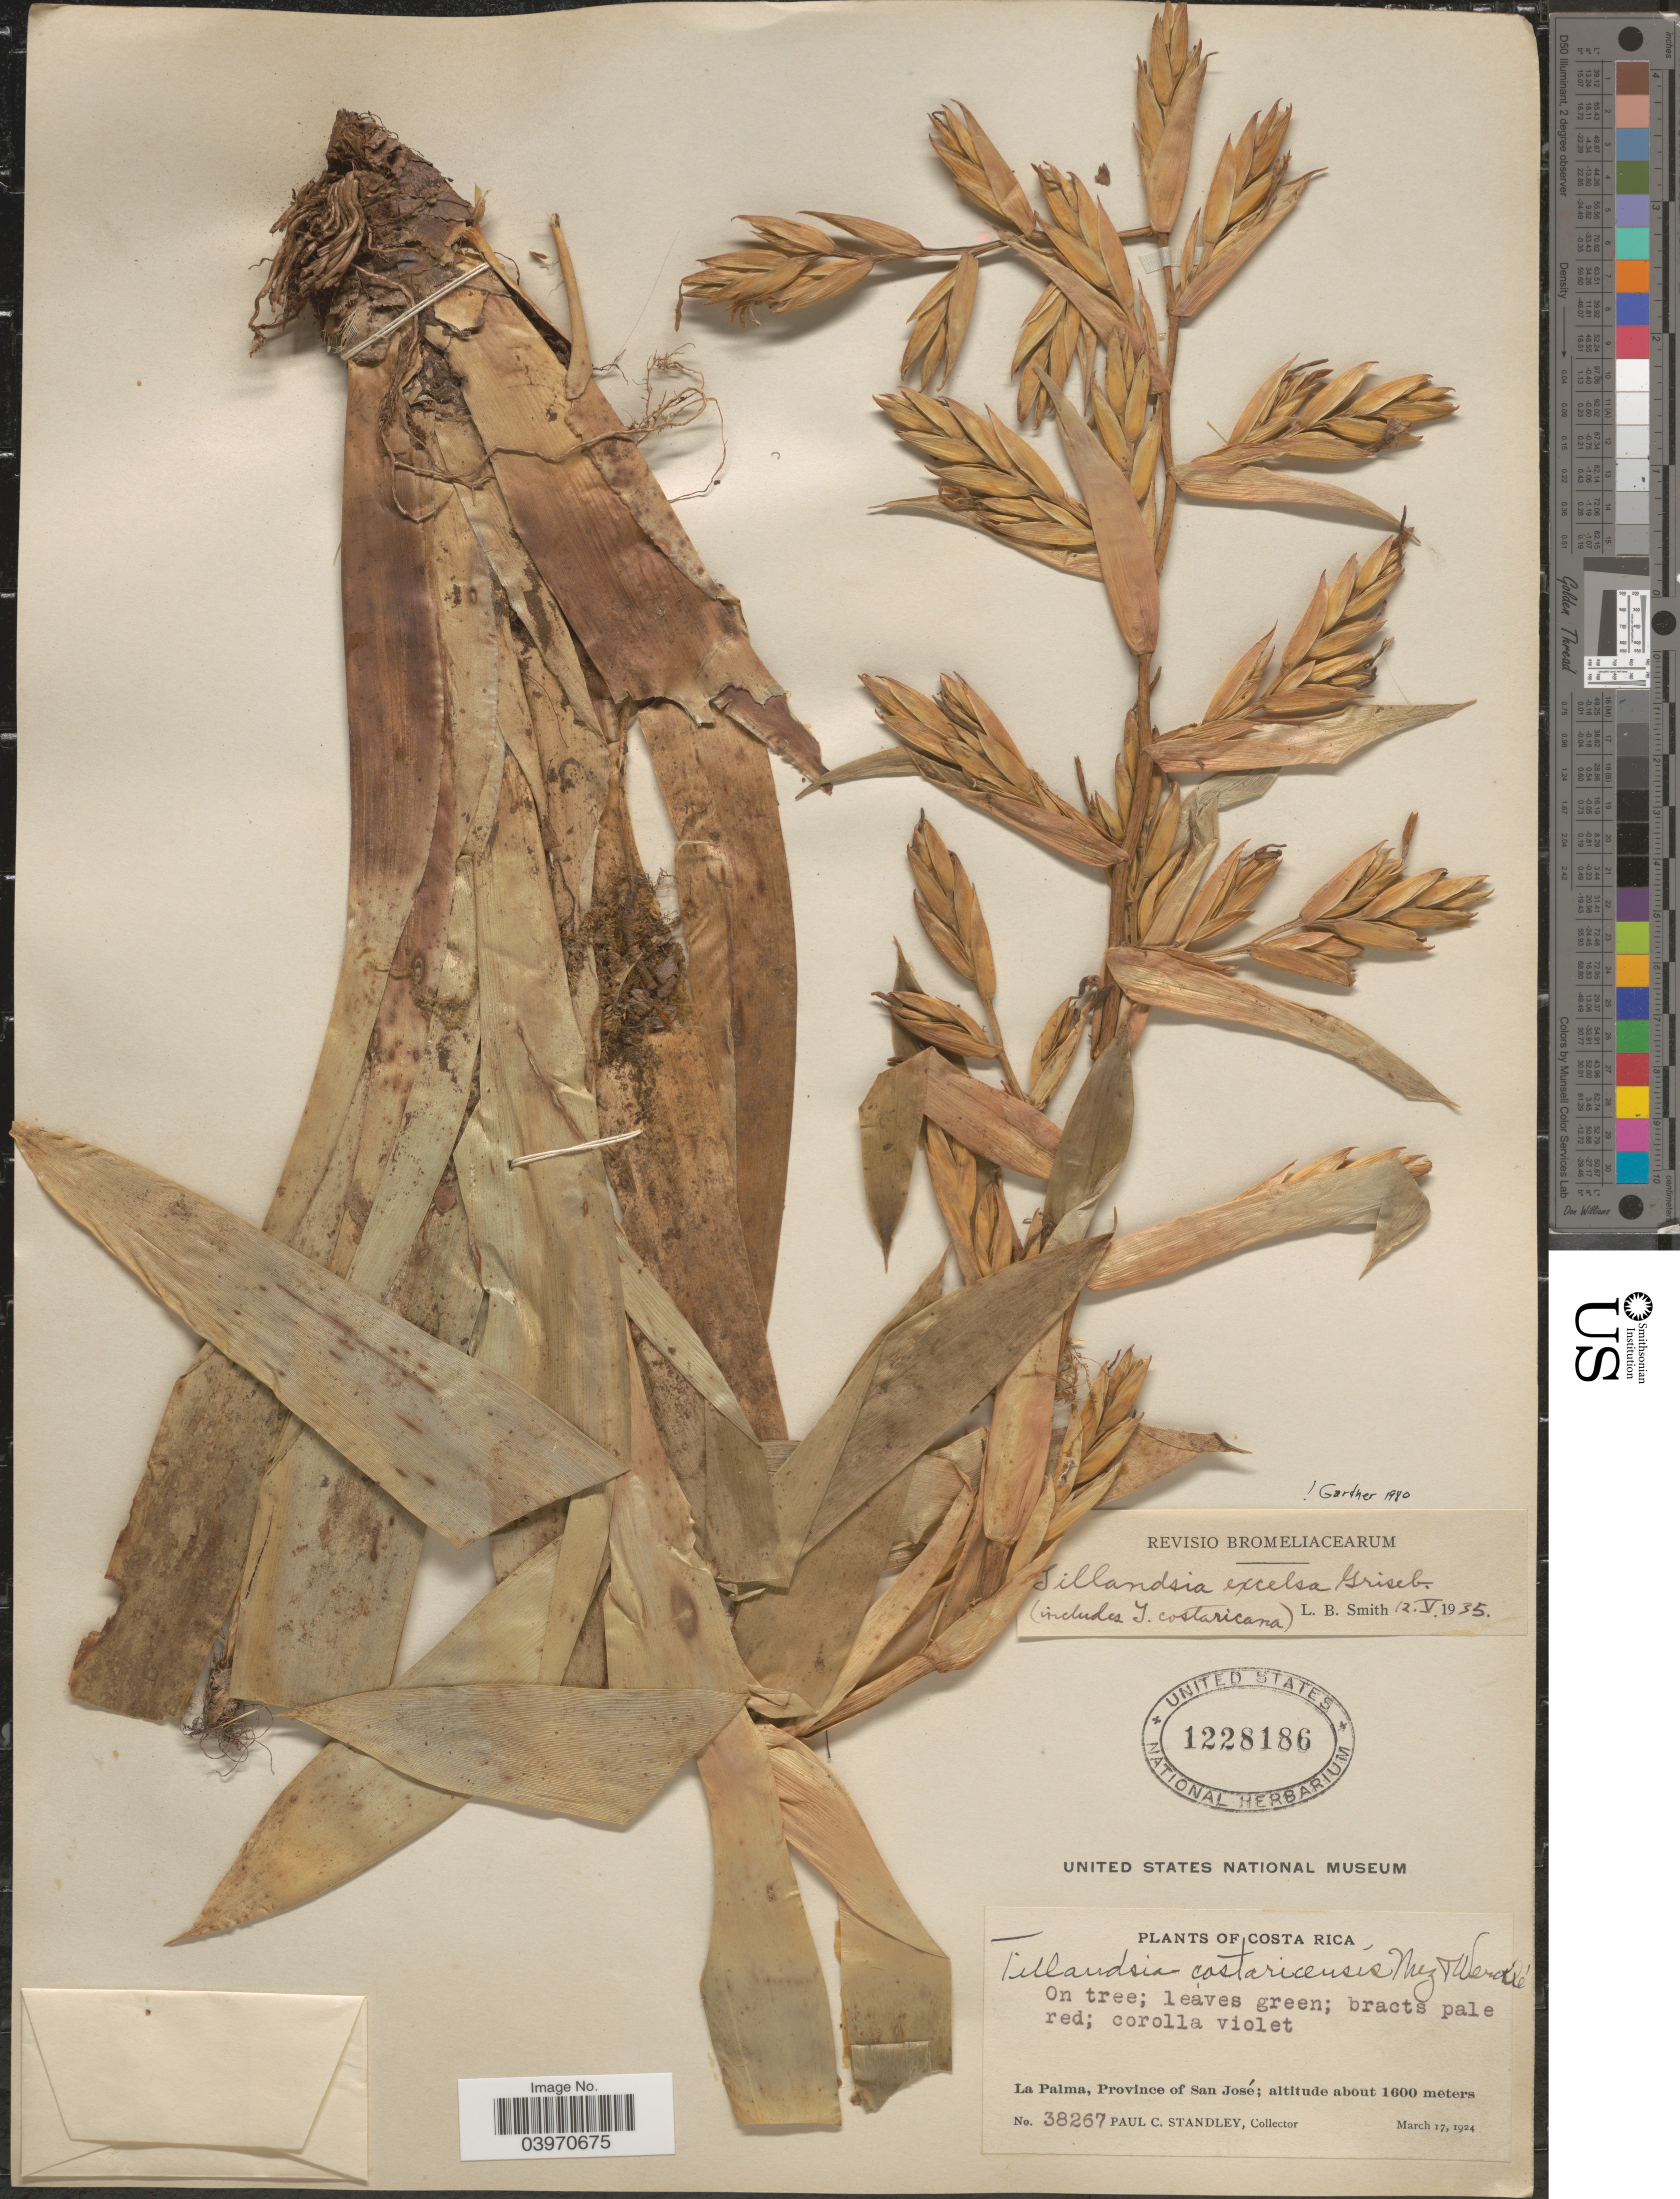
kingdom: Plantae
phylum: Tracheophyta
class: Liliopsida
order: Poales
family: Bromeliaceae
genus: Tillandsia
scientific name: Tillandsia excelsa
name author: Griseb.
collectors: P. C. Standley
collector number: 38267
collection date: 1924-03-17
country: Costa Rica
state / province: San José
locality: La Palma.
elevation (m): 1600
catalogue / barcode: US 1228186